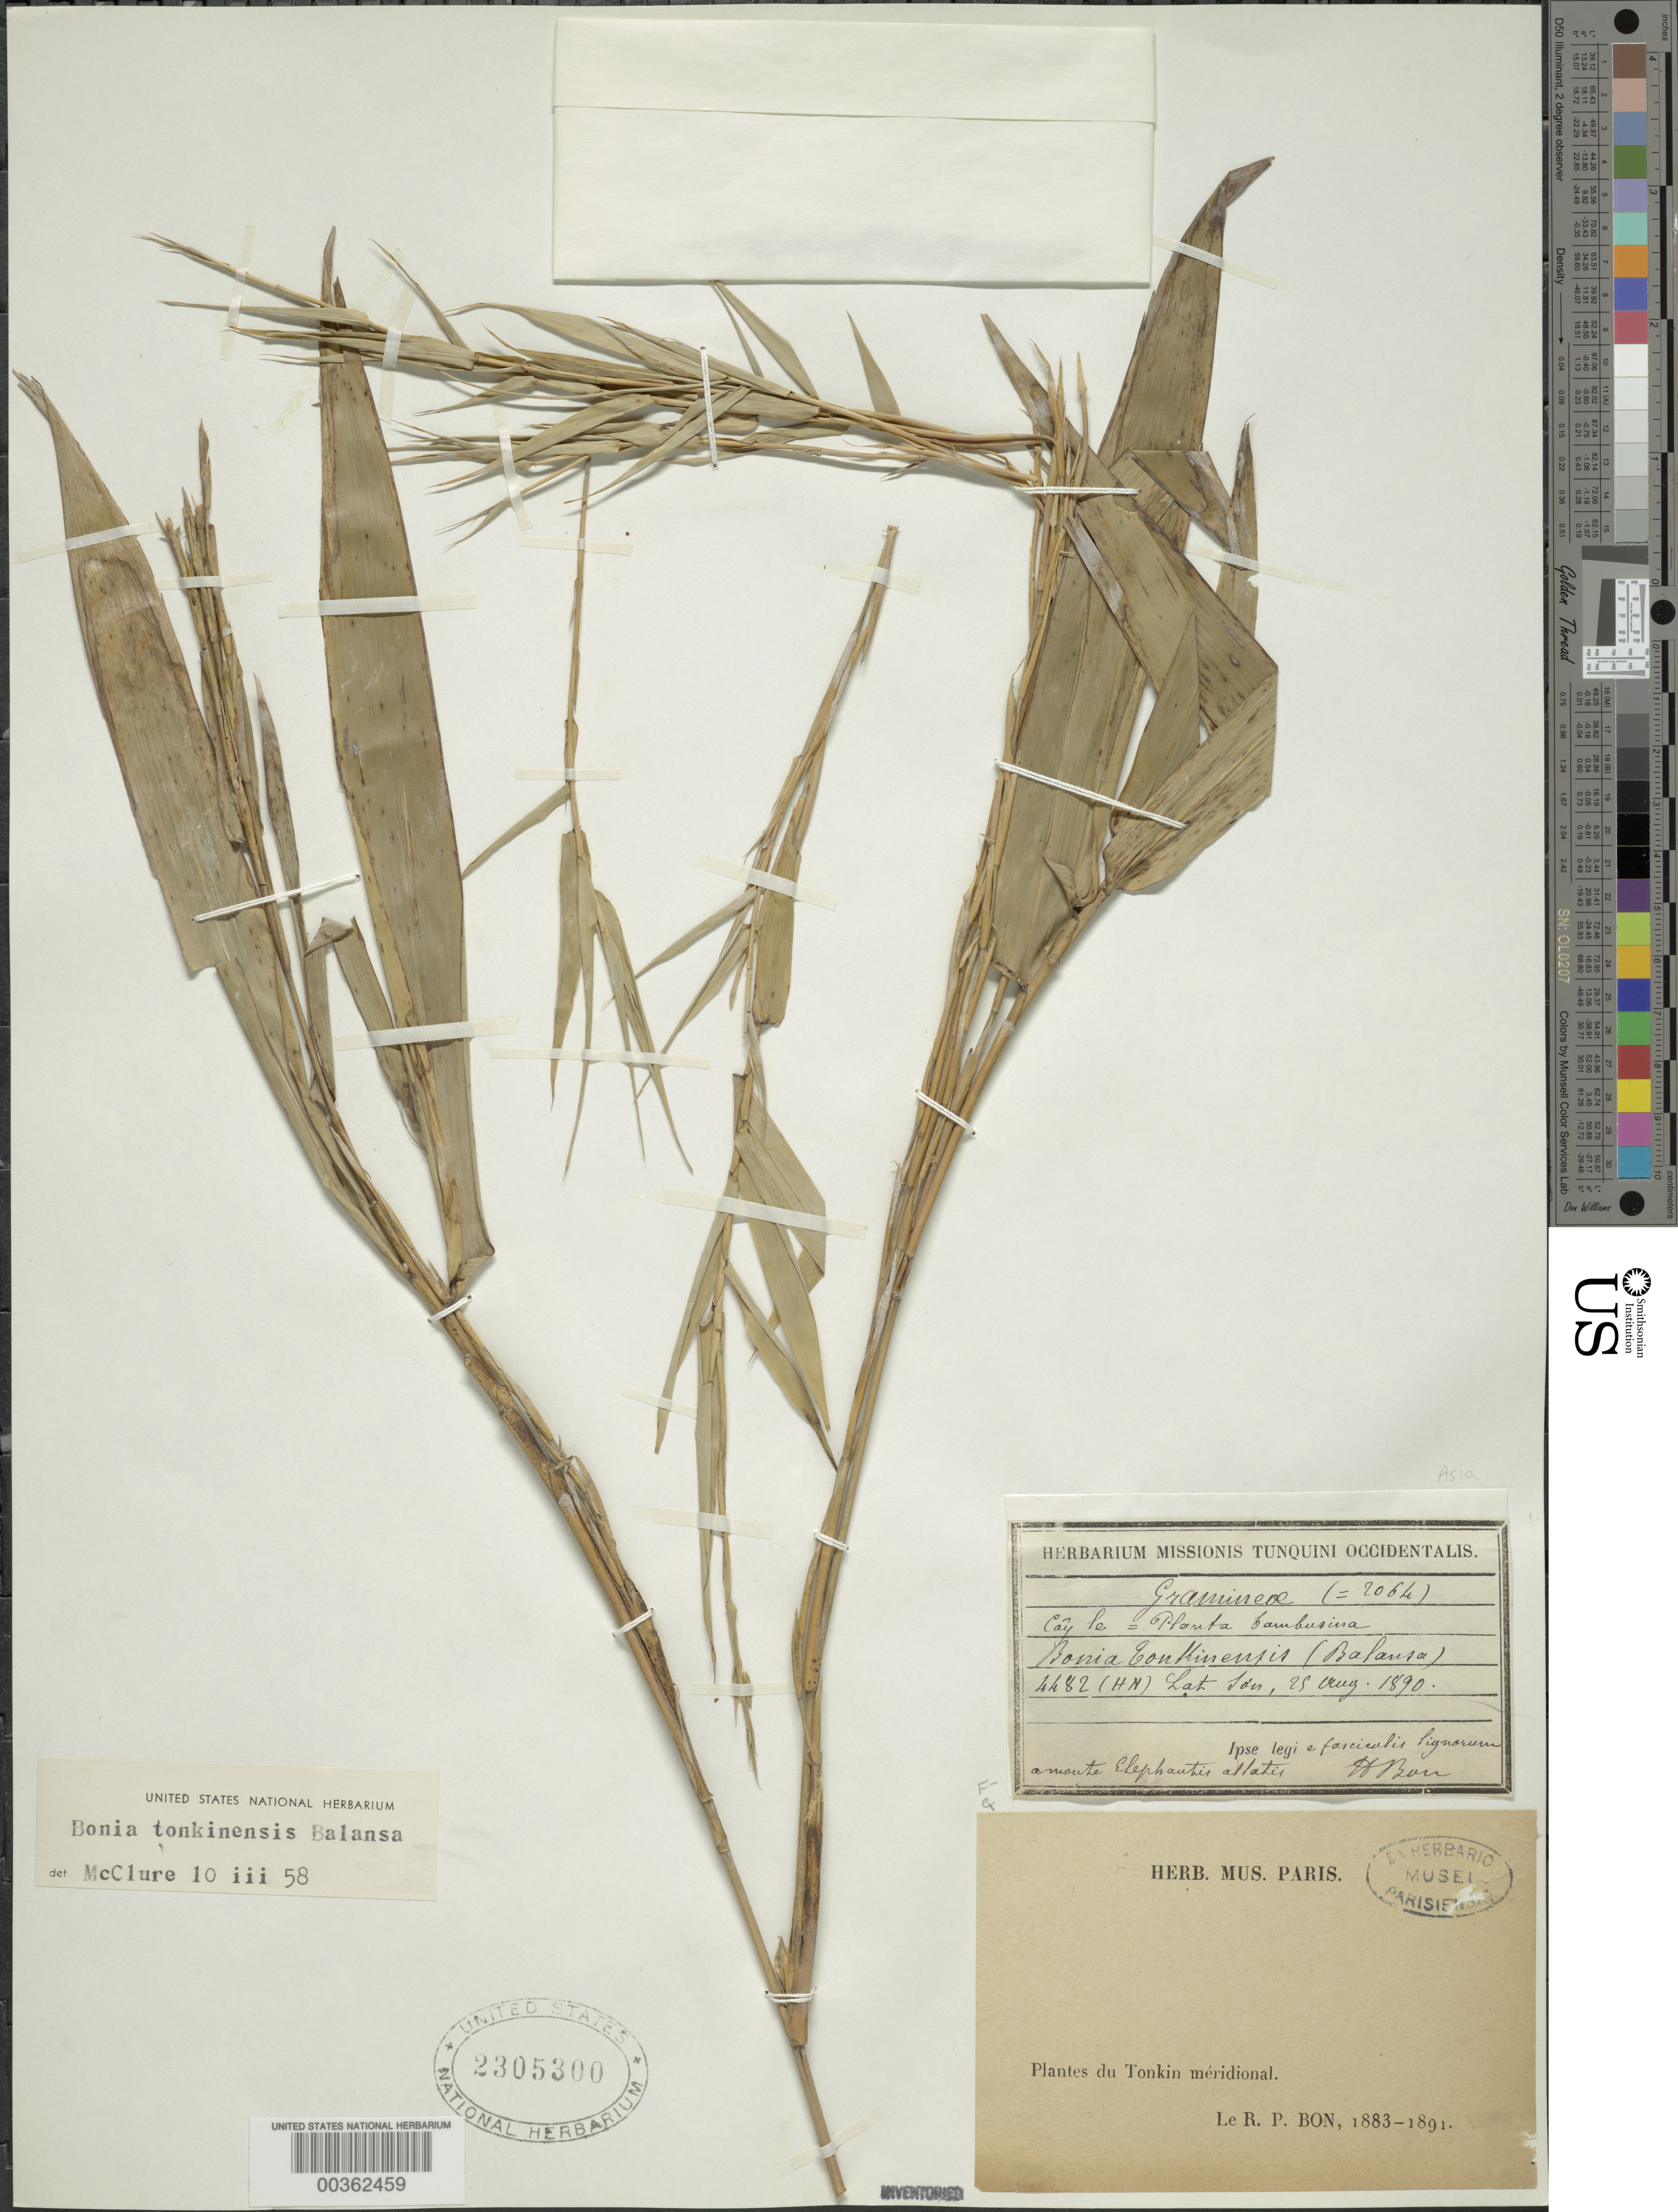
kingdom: Plantae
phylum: Tracheophyta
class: Liliopsida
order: Poales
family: Poaceae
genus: Bonia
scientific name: Bonia tonkinensis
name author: Balansa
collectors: H. F. Bon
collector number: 2064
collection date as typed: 25 Aug 1890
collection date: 1890-08-25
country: Vietnam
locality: Plantes du tonkin meridional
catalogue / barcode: US 2305300